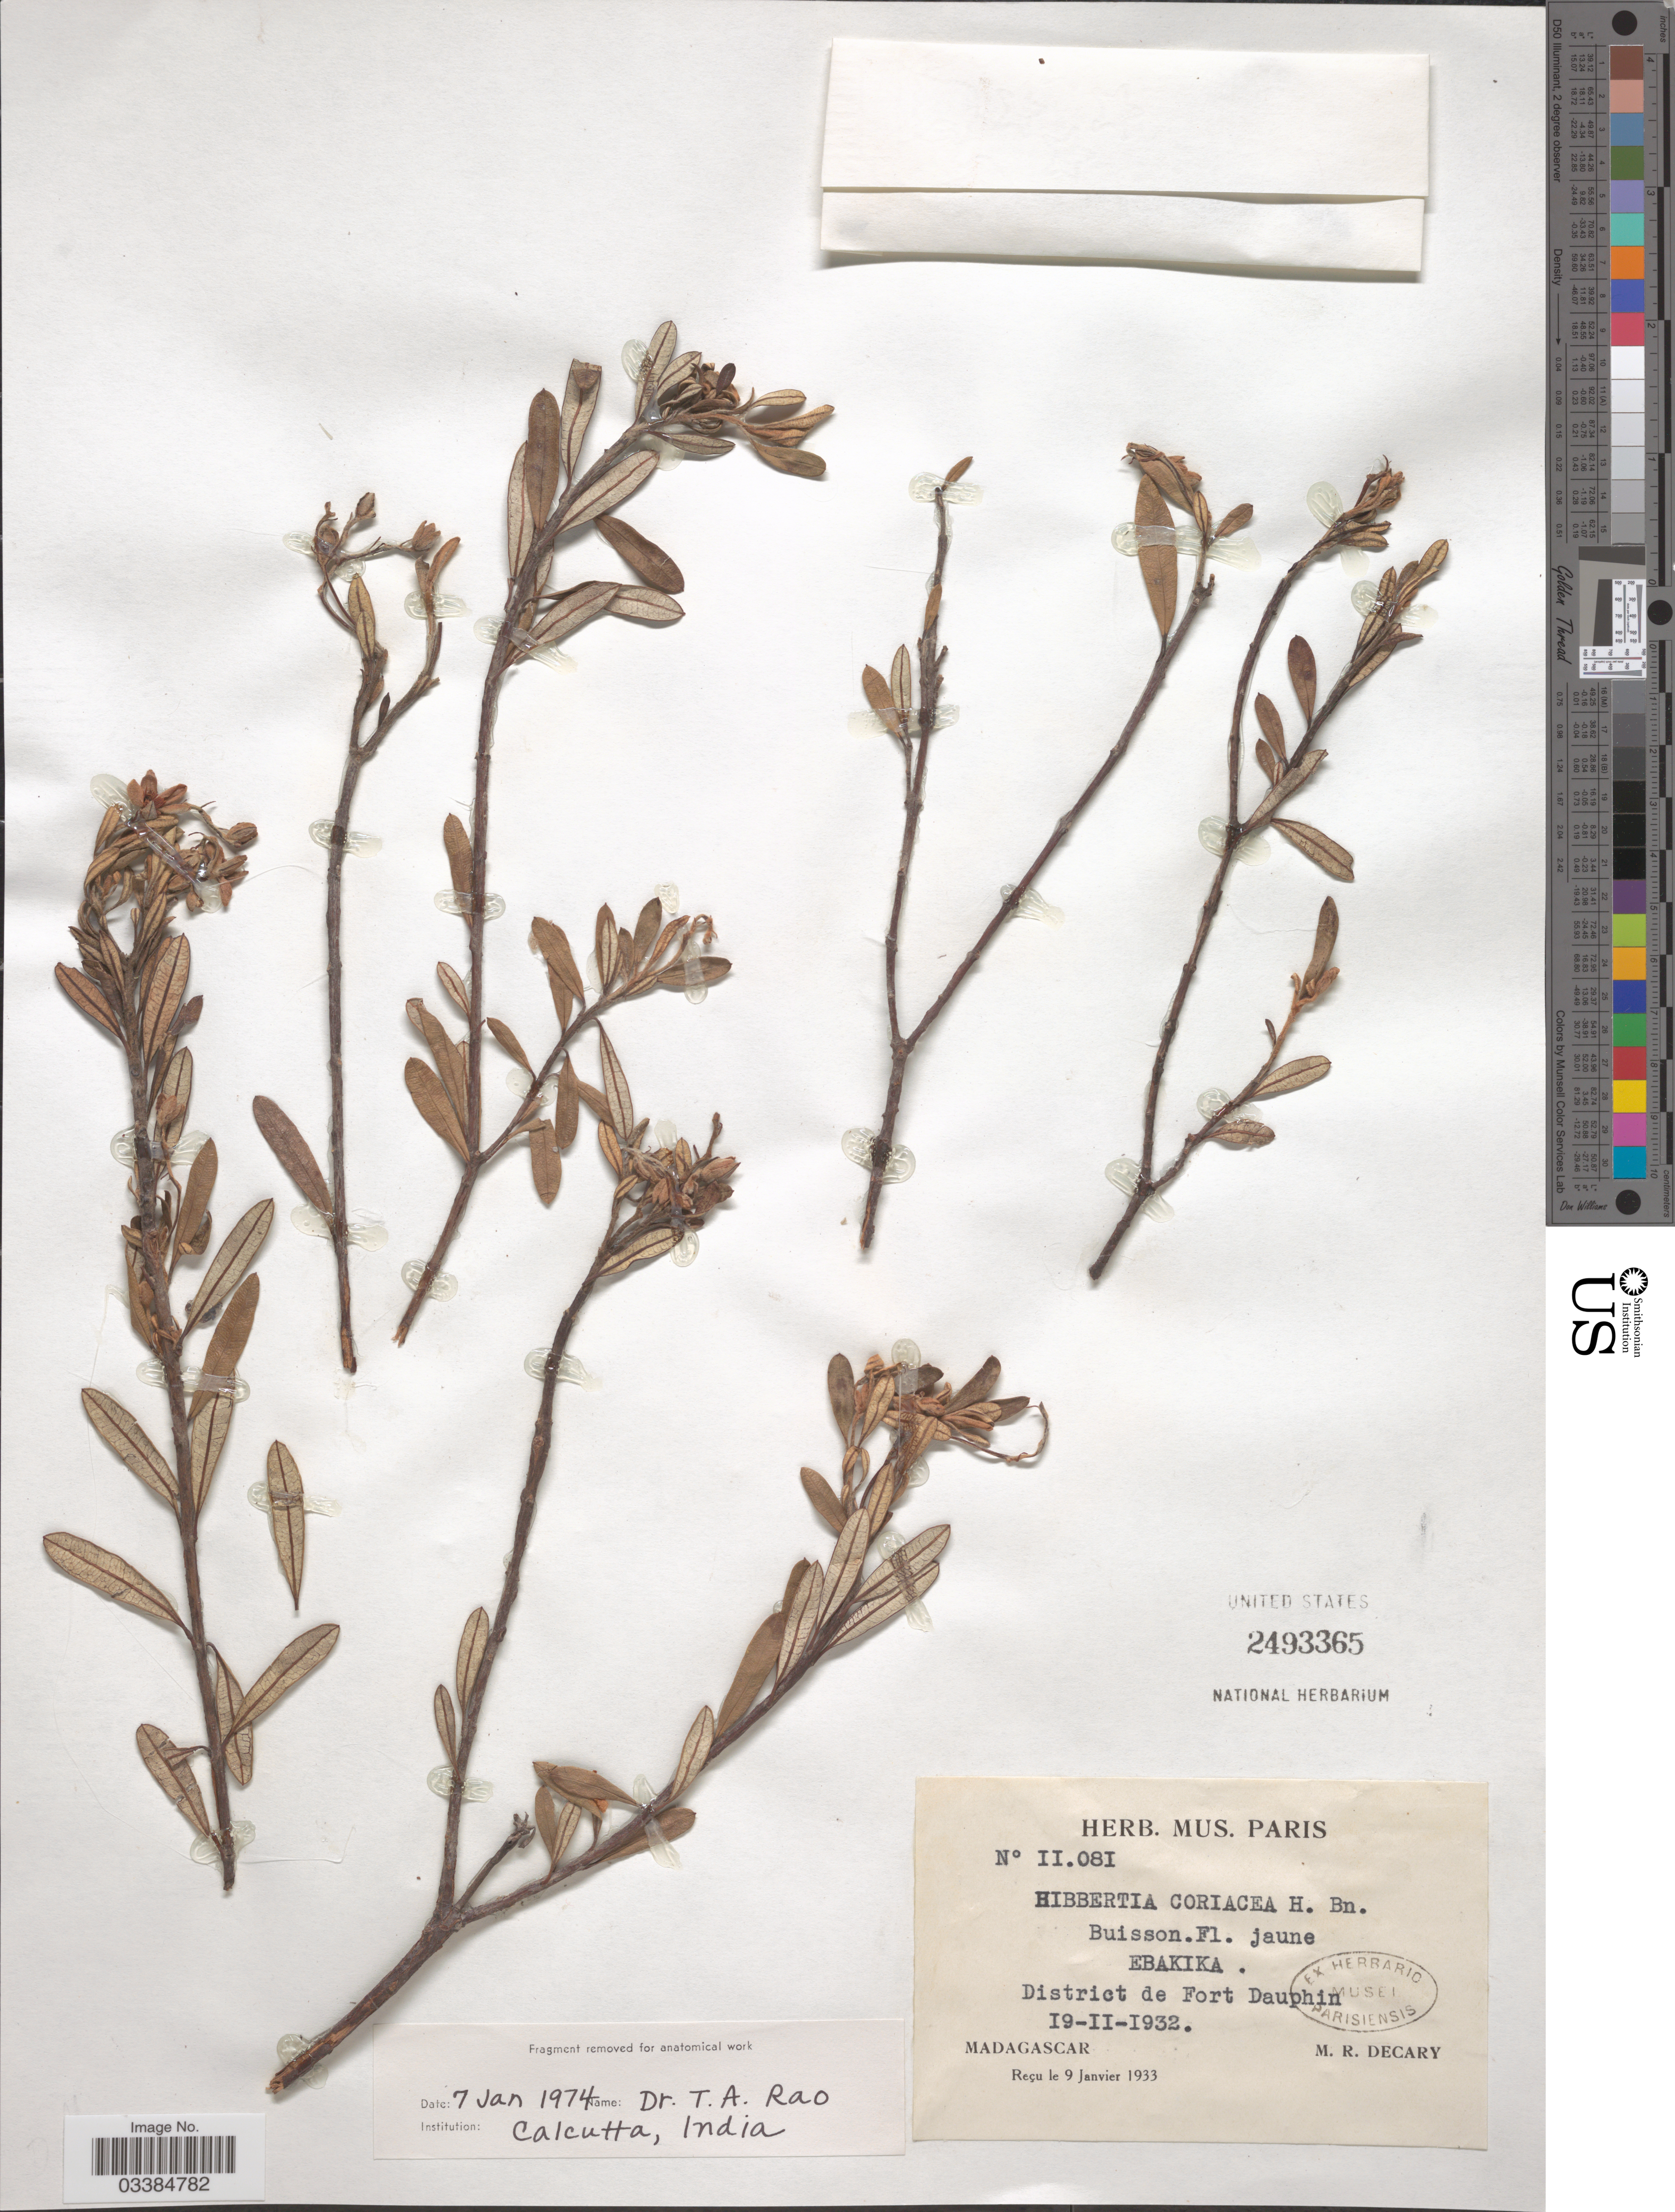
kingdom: Plantae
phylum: Tracheophyta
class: Magnoliopsida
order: Dilleniales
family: Dilleniaceae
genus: Hibbertia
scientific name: Hibbertia coriacea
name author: Baill.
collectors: R. Decary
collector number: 11081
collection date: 1932-11-19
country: Madagascar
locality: District de Fort Dauphin.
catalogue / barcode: US 2493365